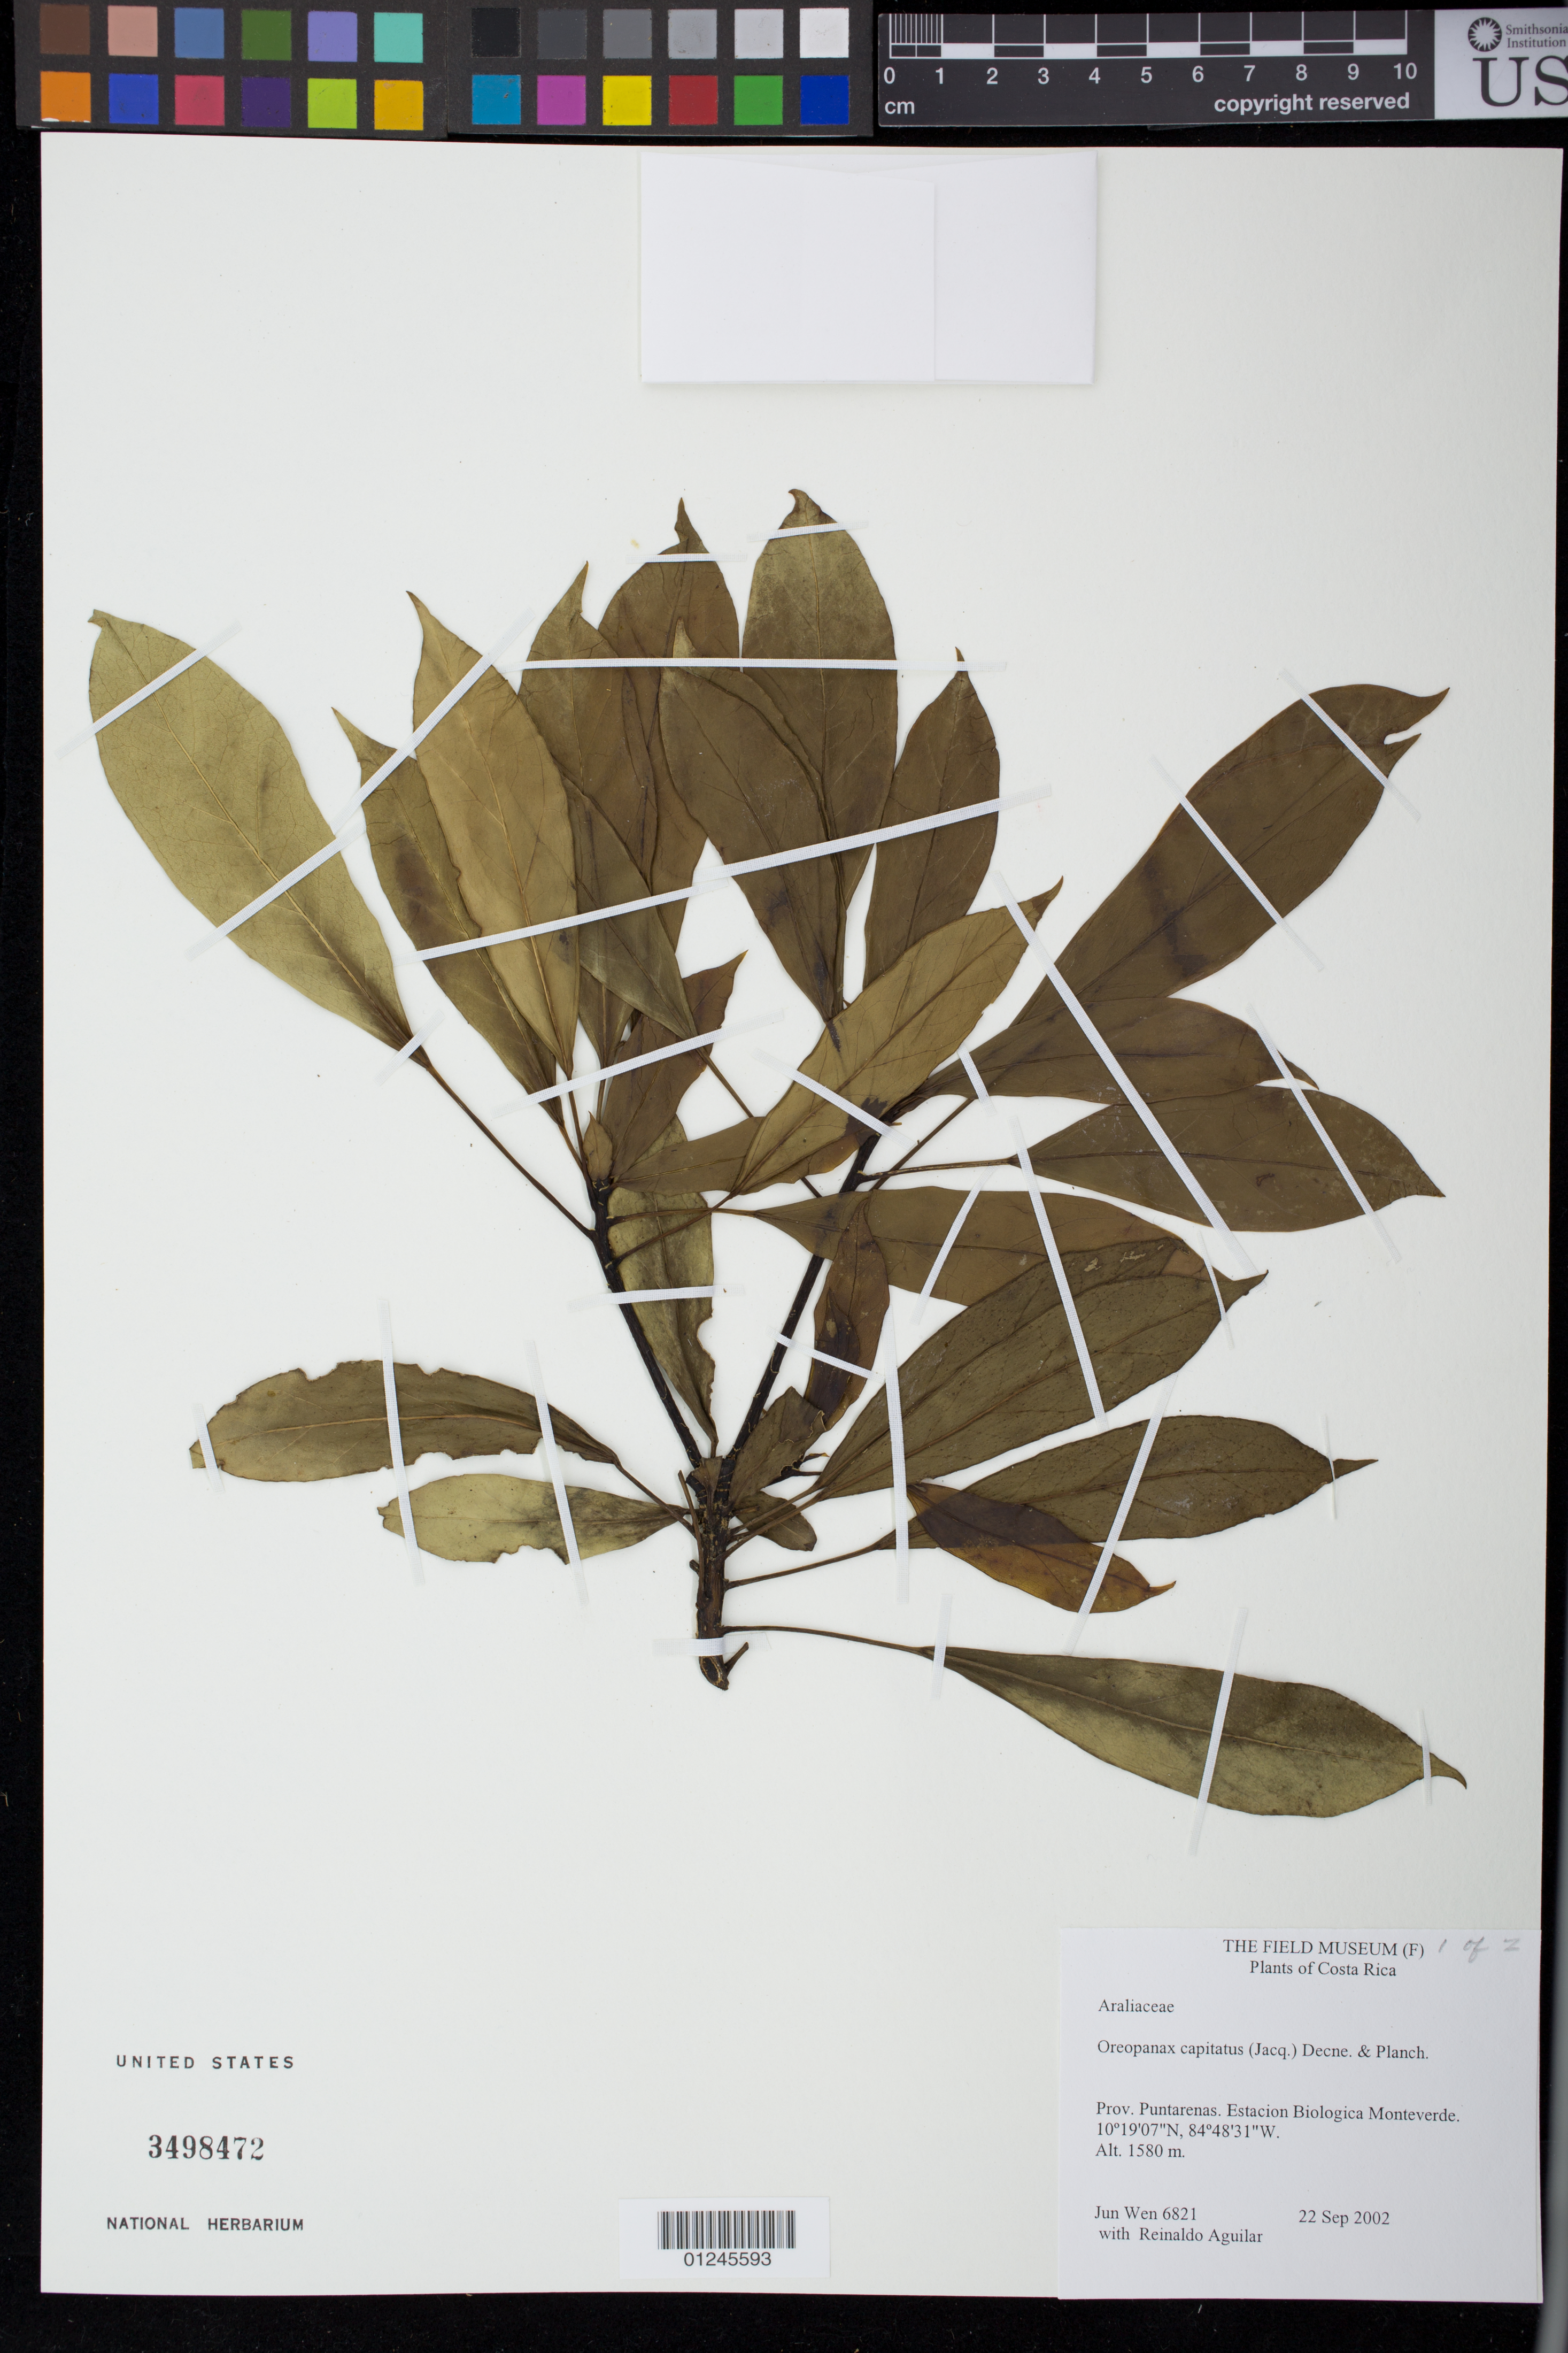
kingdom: Plantae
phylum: Tracheophyta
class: Magnoliopsida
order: Apiales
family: Araliaceae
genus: Oreopanax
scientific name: Oreopanax capitatus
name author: (Jacq.) Decne. & Planch.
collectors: J. Wen & R. Aguilar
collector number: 6821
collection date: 2002-09-22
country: Costa Rica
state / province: Puntarenas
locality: Estacion Biologica Monteverde.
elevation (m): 1580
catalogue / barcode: US 3498472